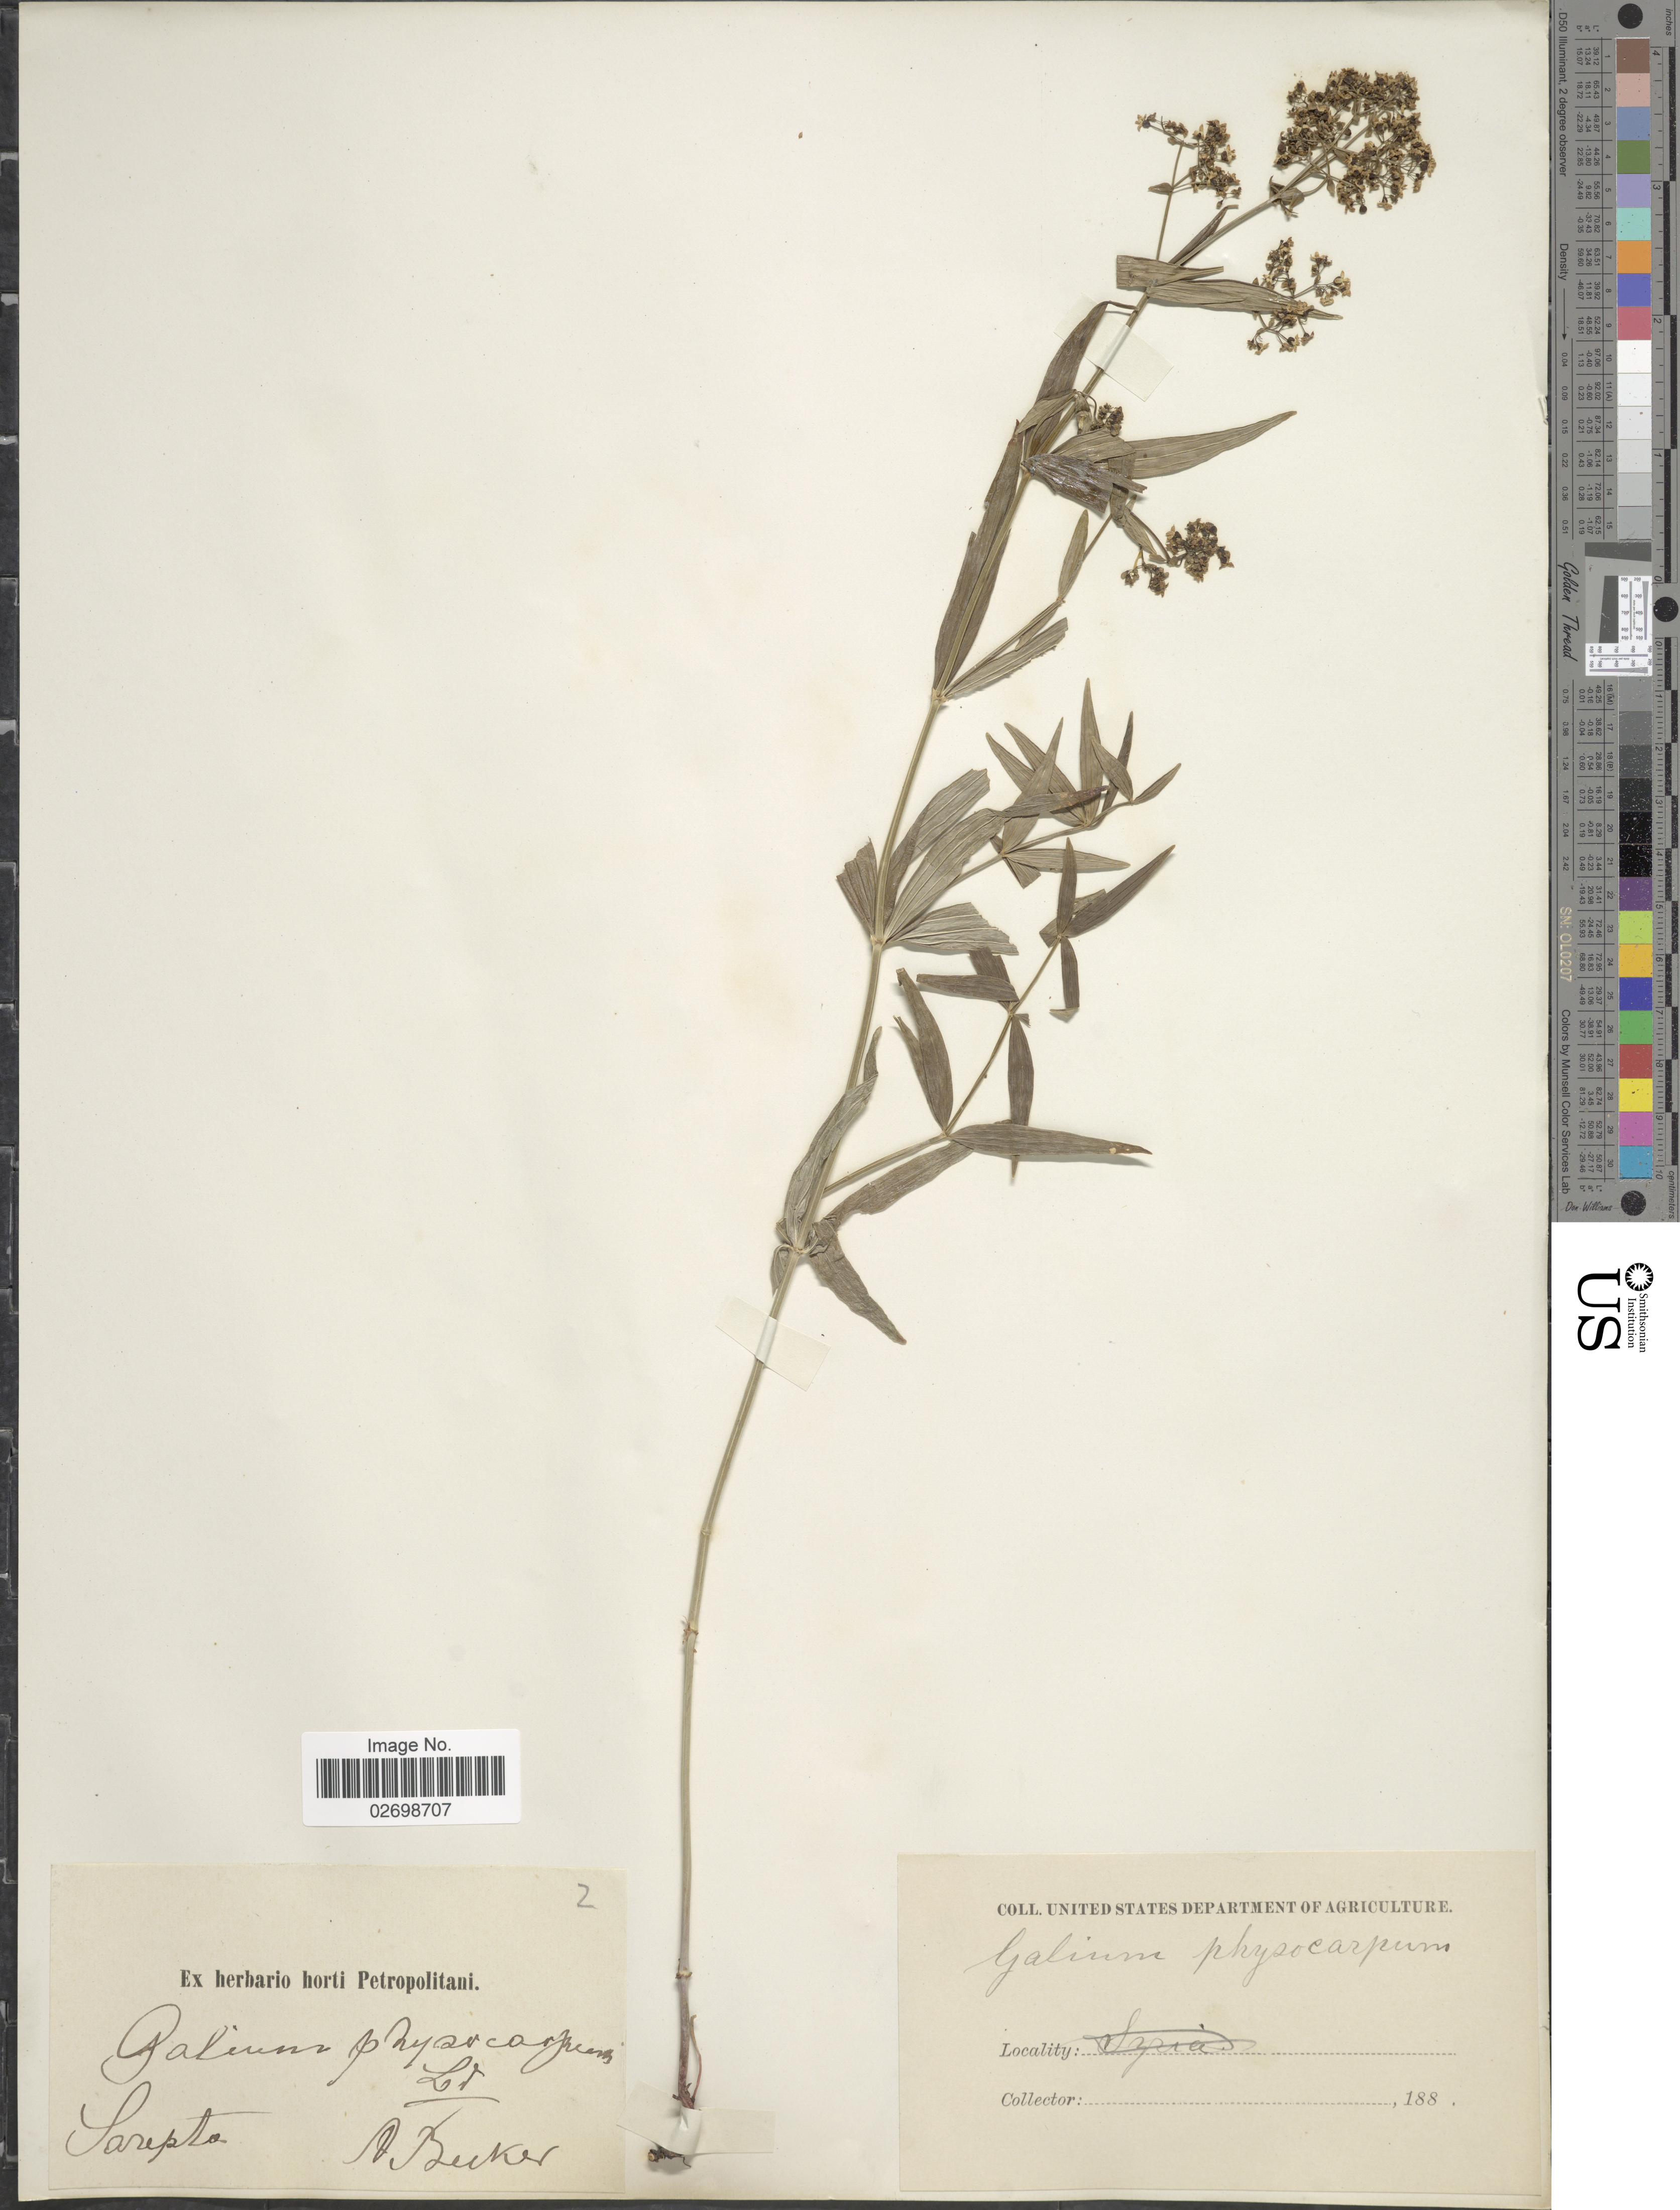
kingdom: Plantae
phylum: Tracheophyta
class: Magnoliopsida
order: Gentianales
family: Rubiaceae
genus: Galium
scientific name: Galium physocarpum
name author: Ledeb.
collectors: A. Becker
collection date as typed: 188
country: Russian Federation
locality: Sarepta